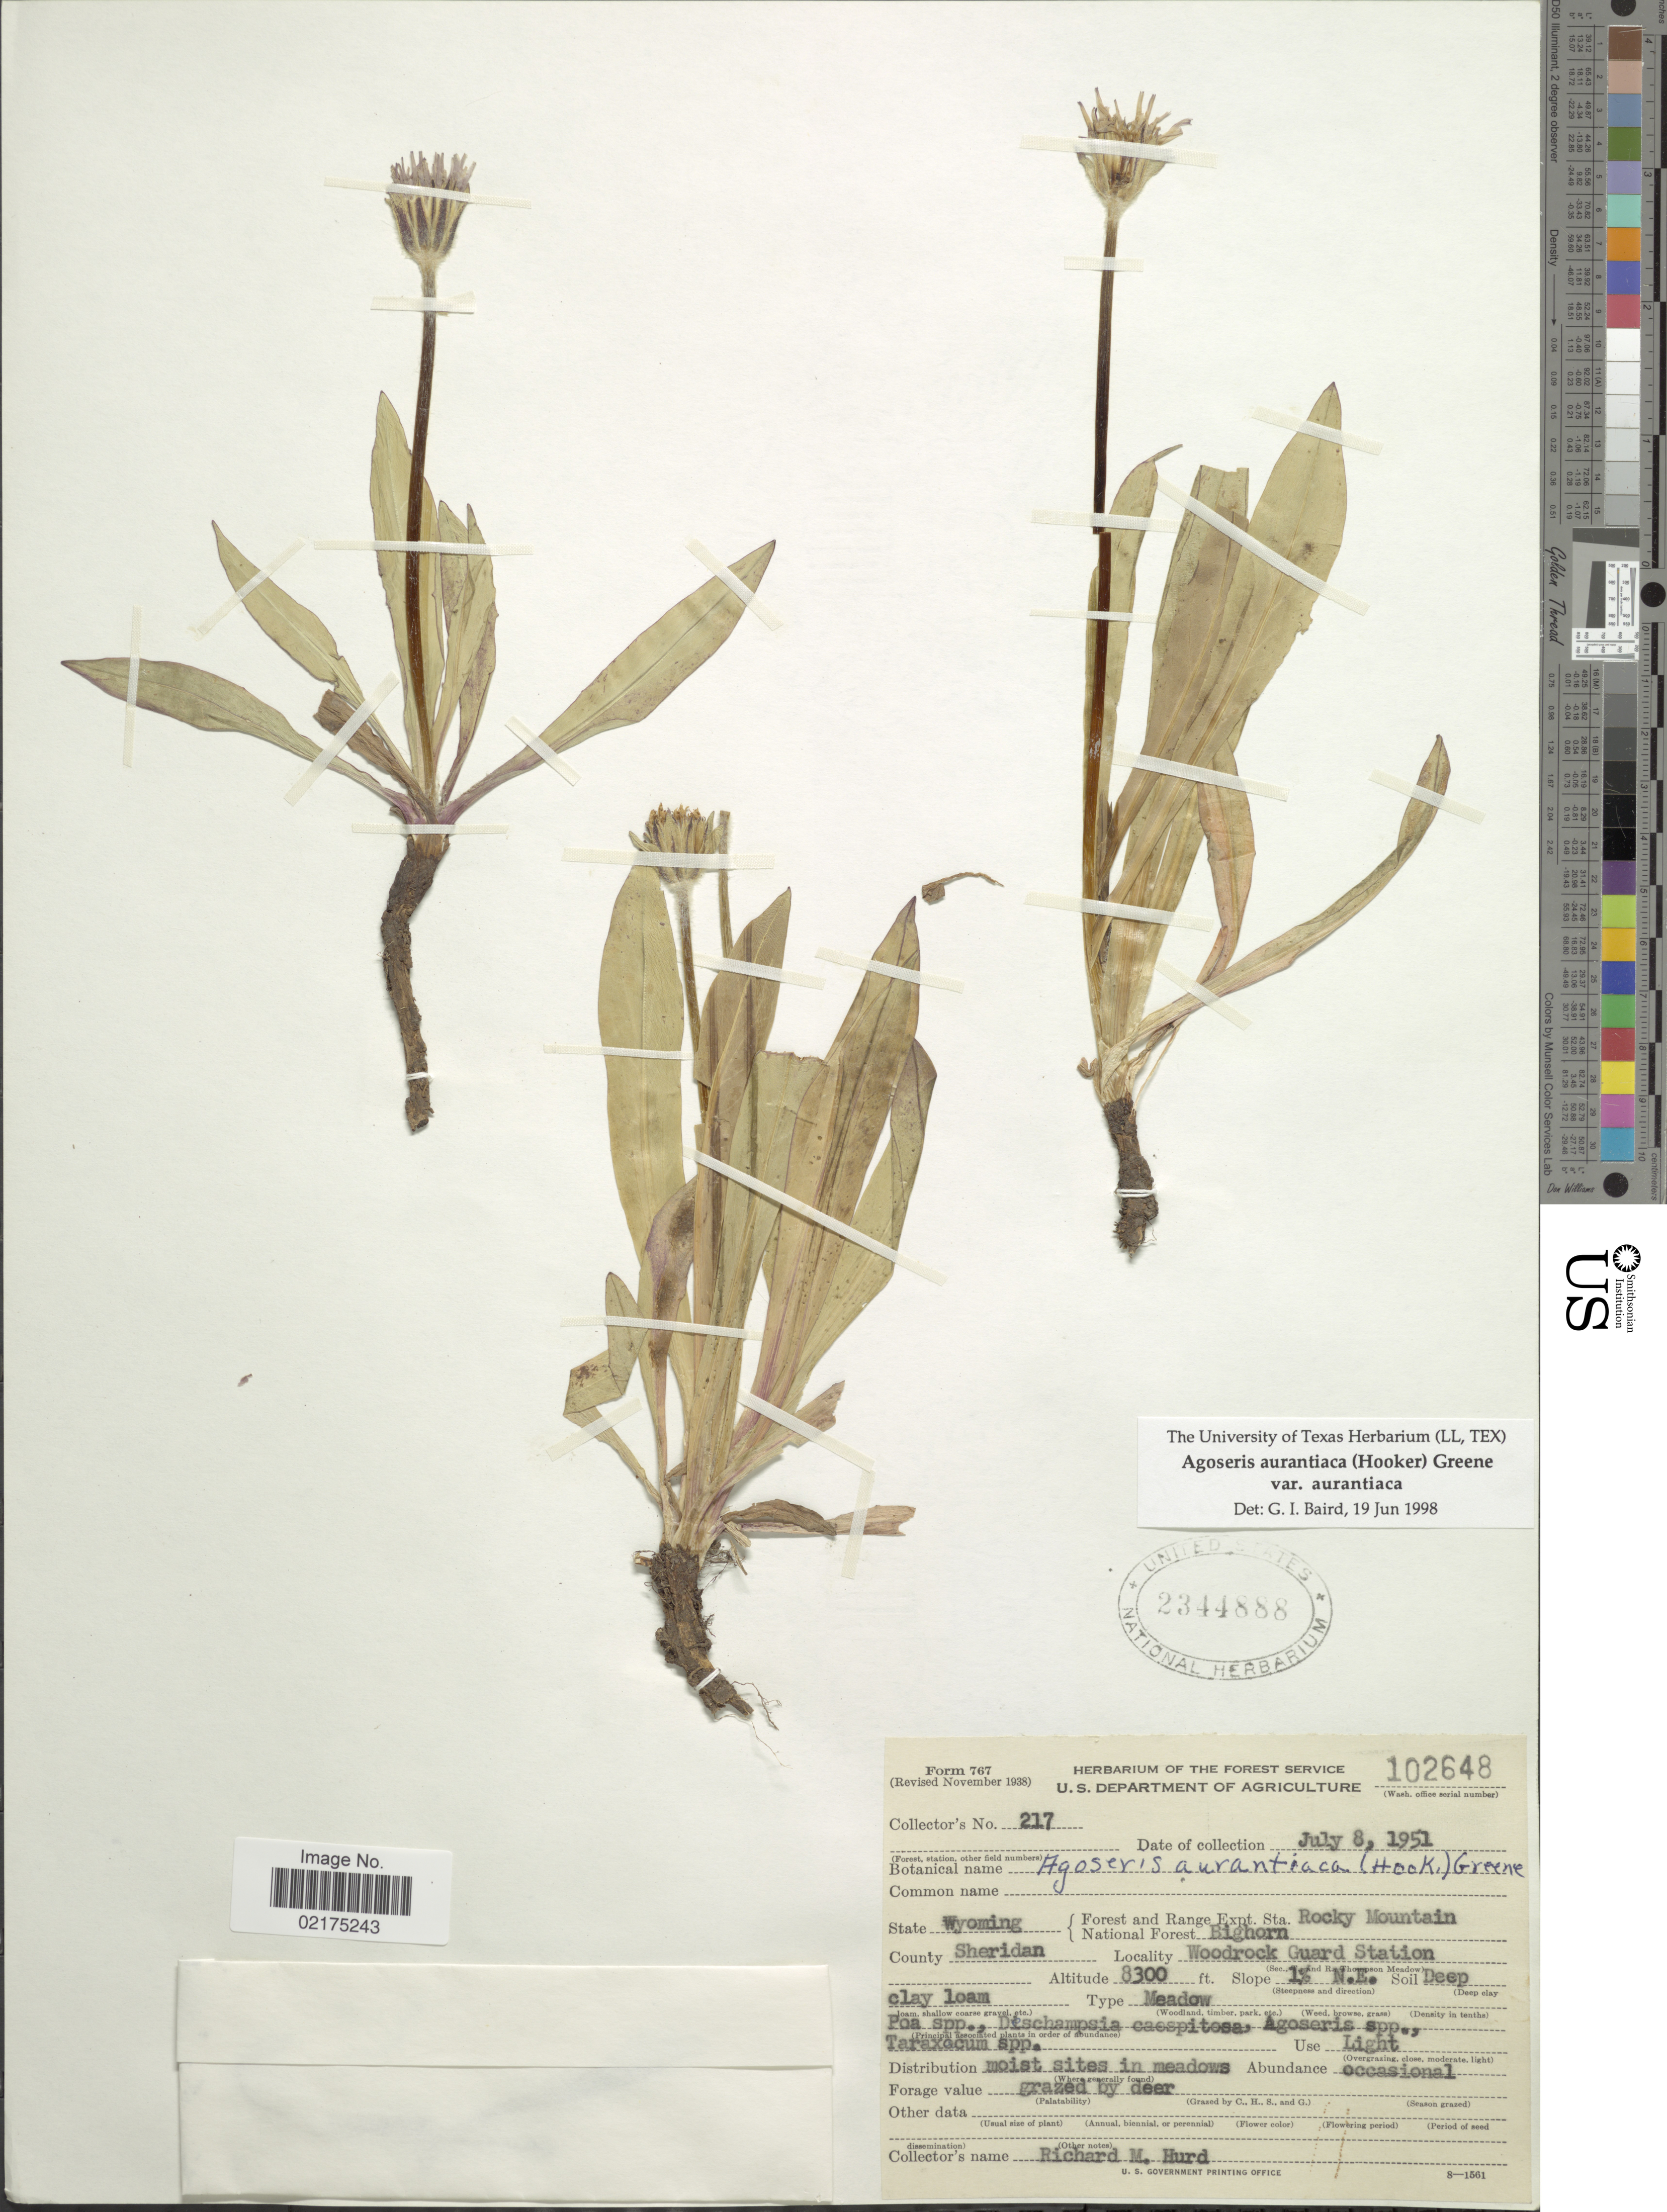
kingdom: Plantae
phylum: Tracheophyta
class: Magnoliopsida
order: Asterales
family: Asteraceae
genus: Agoseris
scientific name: Agoseris aurantiaca var. aurantiaca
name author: (Hook.) Greene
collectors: R. Hurd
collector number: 217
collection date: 1951-07-08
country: United States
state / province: Wyoming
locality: Rocky Mountain, National Forest Big Horn, County Sheridan, Woodrock Guard Station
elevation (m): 2530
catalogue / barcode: US 2344888